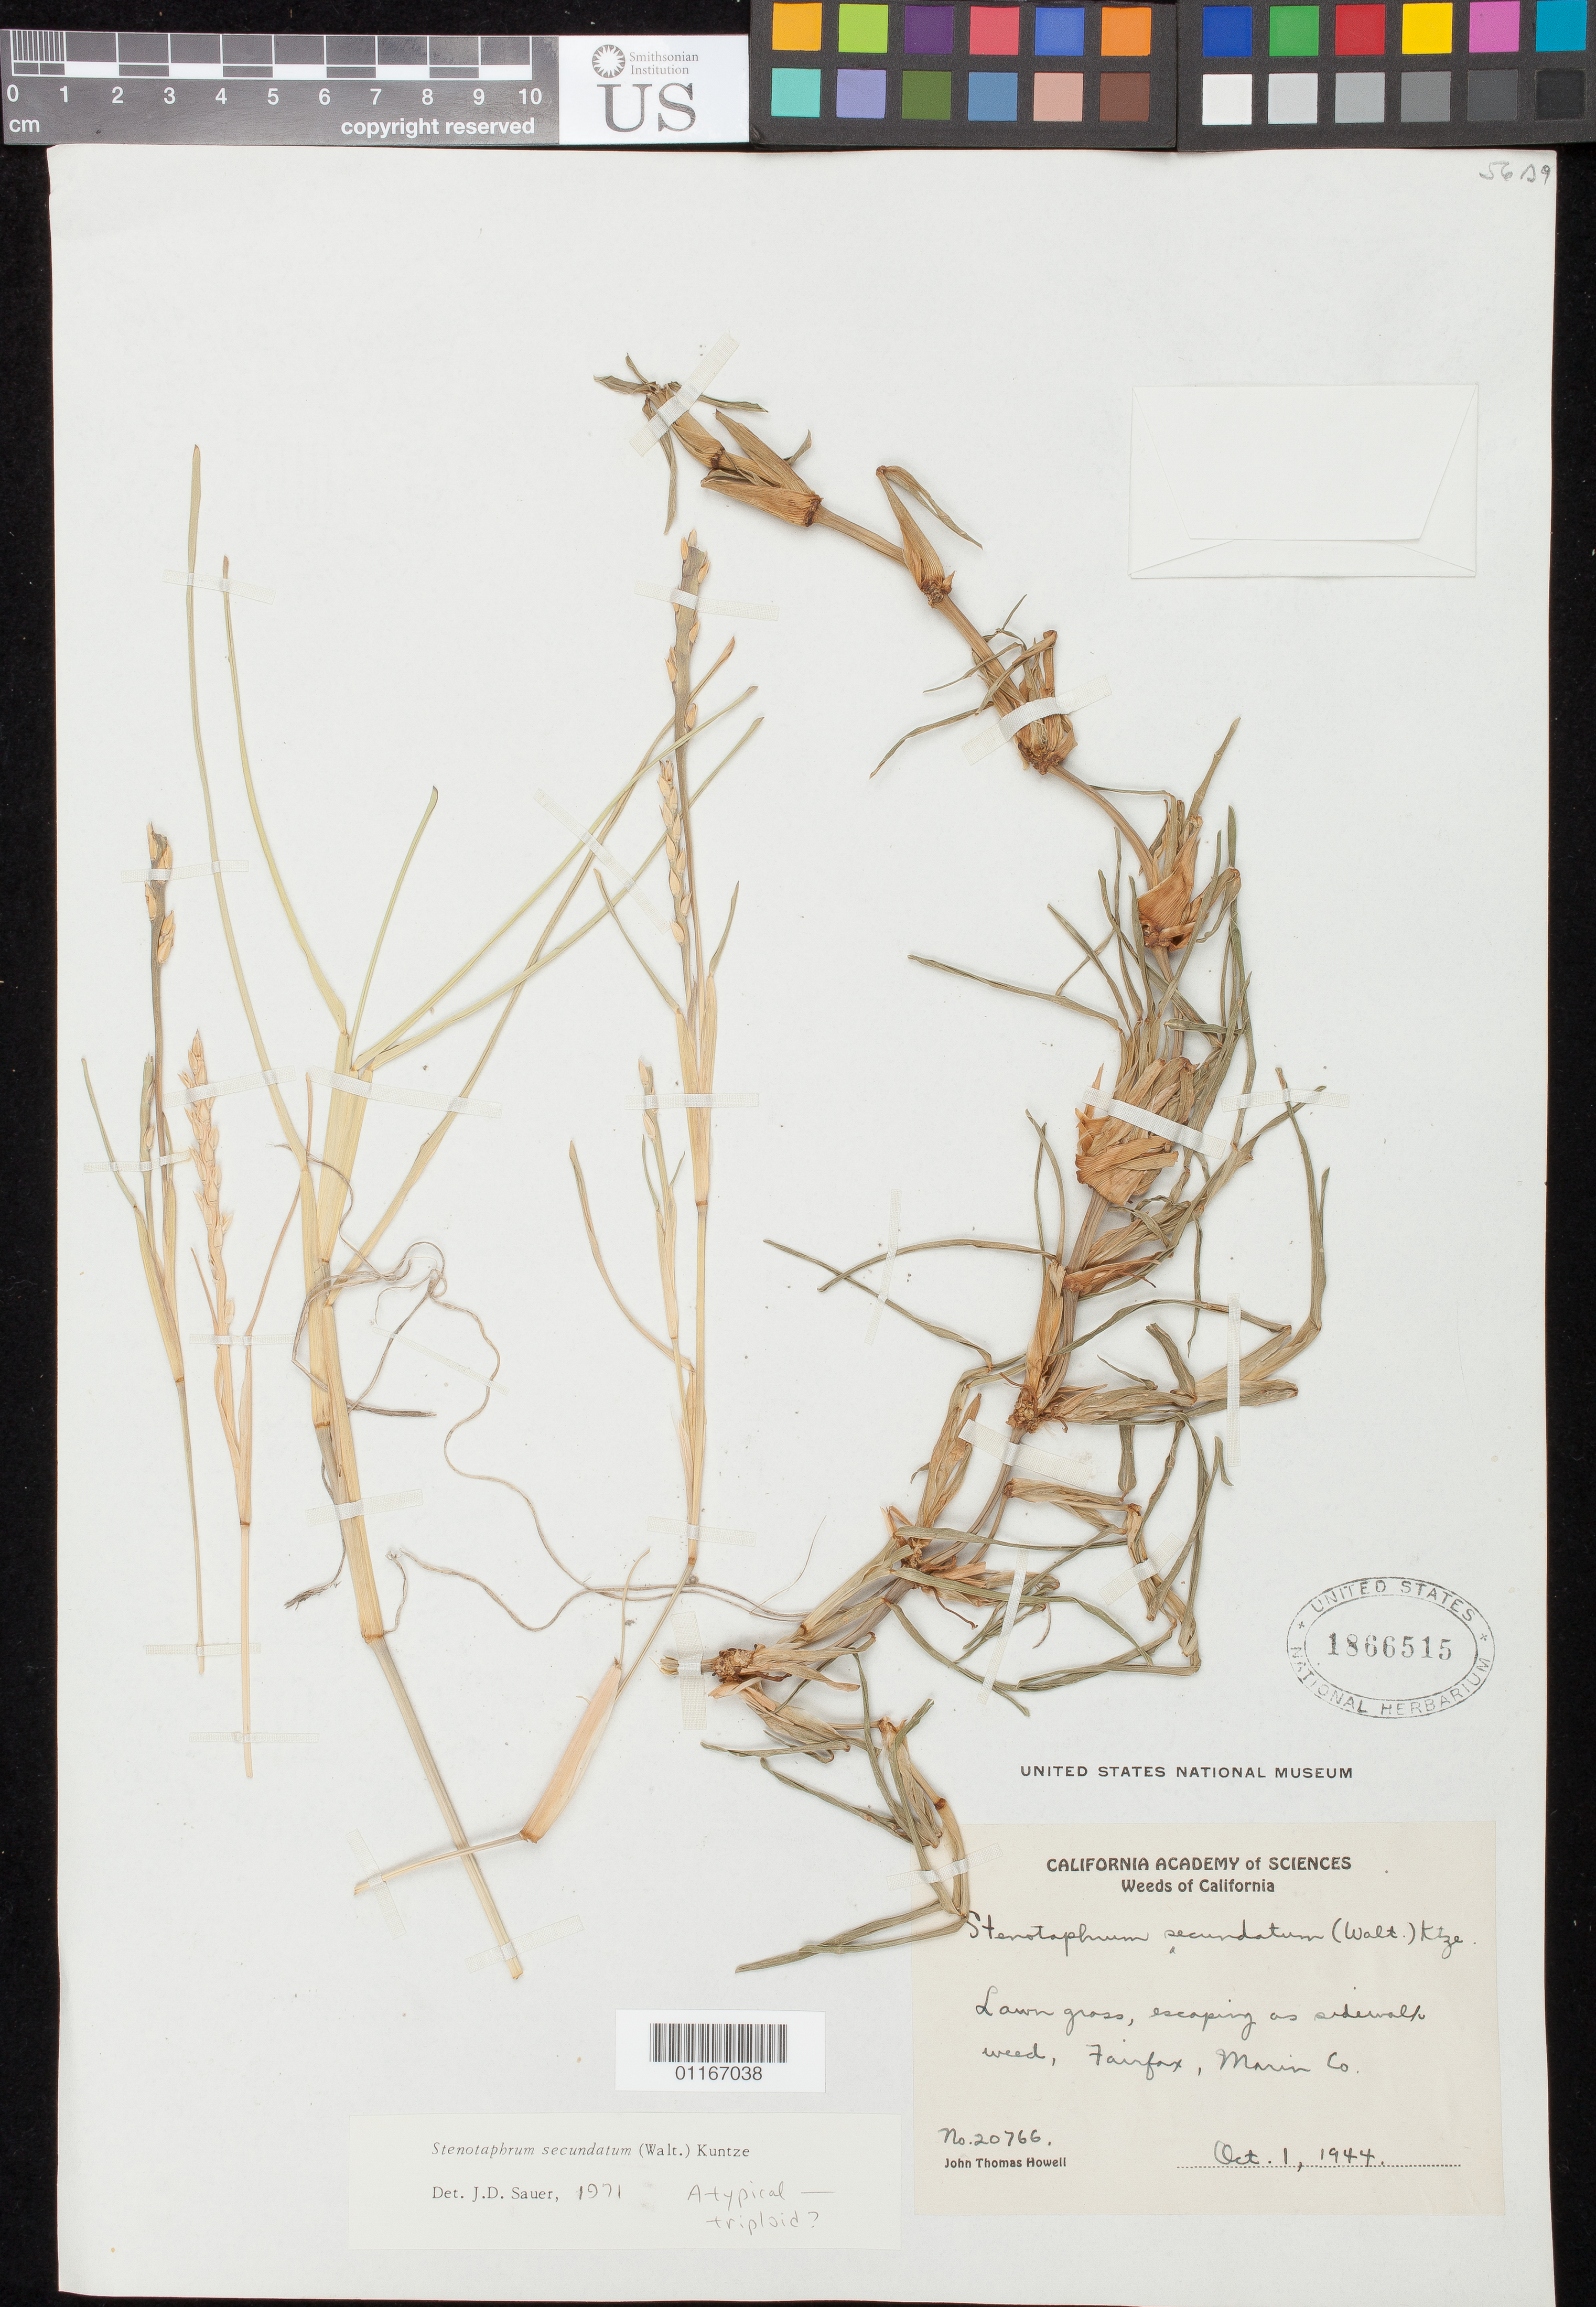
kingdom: Plantae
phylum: Tracheophyta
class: Liliopsida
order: Poales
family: Poaceae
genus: Stenotaphrum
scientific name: Stenotaphrum secundatum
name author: (Walter) Kuntze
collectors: J. T. Howell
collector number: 20766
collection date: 1944-10-01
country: United States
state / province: California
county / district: Marin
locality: Fairfax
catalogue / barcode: US 1866515